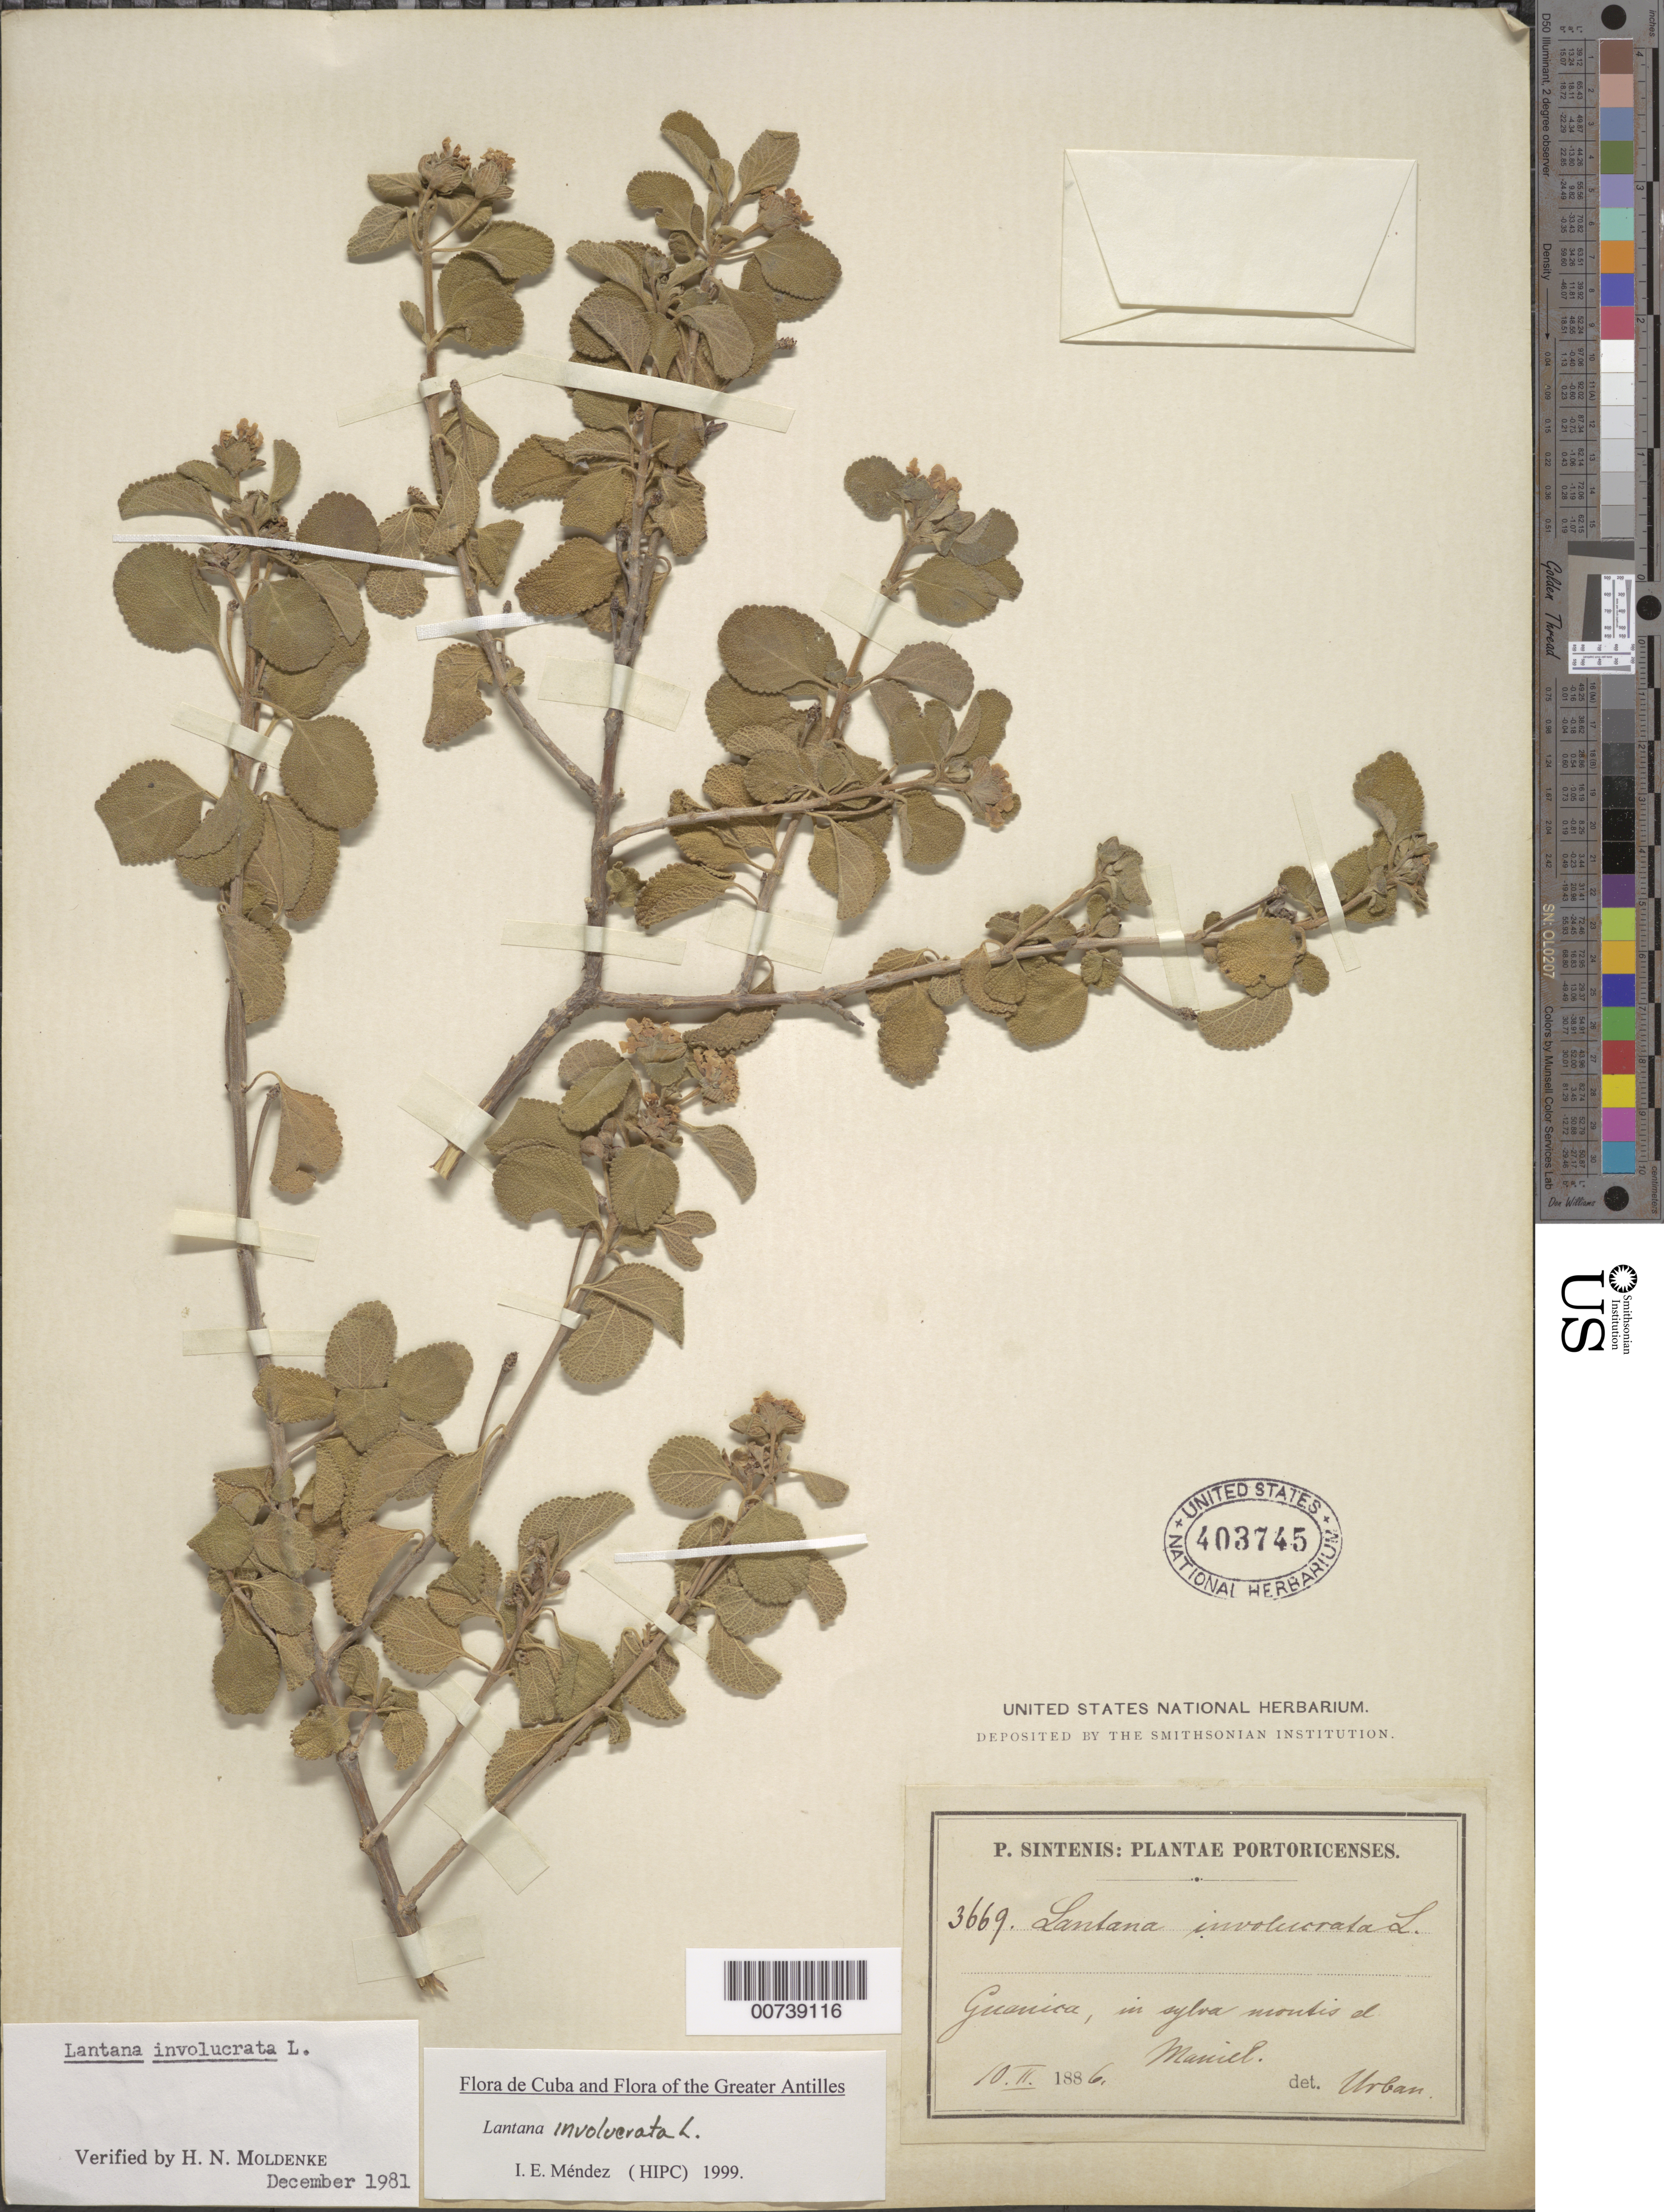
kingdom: Plantae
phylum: Tracheophyta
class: Magnoliopsida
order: Lamiales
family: Verbenaceae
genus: Lantana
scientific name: Lantana involucrata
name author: L.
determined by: Méndez, Isidro E., (HIPC)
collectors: P. Sintenis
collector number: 3669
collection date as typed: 10 Feb 1886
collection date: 1886-02-10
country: Puerto Rico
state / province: Guánica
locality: Guanica, in sylva montis el Maniel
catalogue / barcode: US 403745